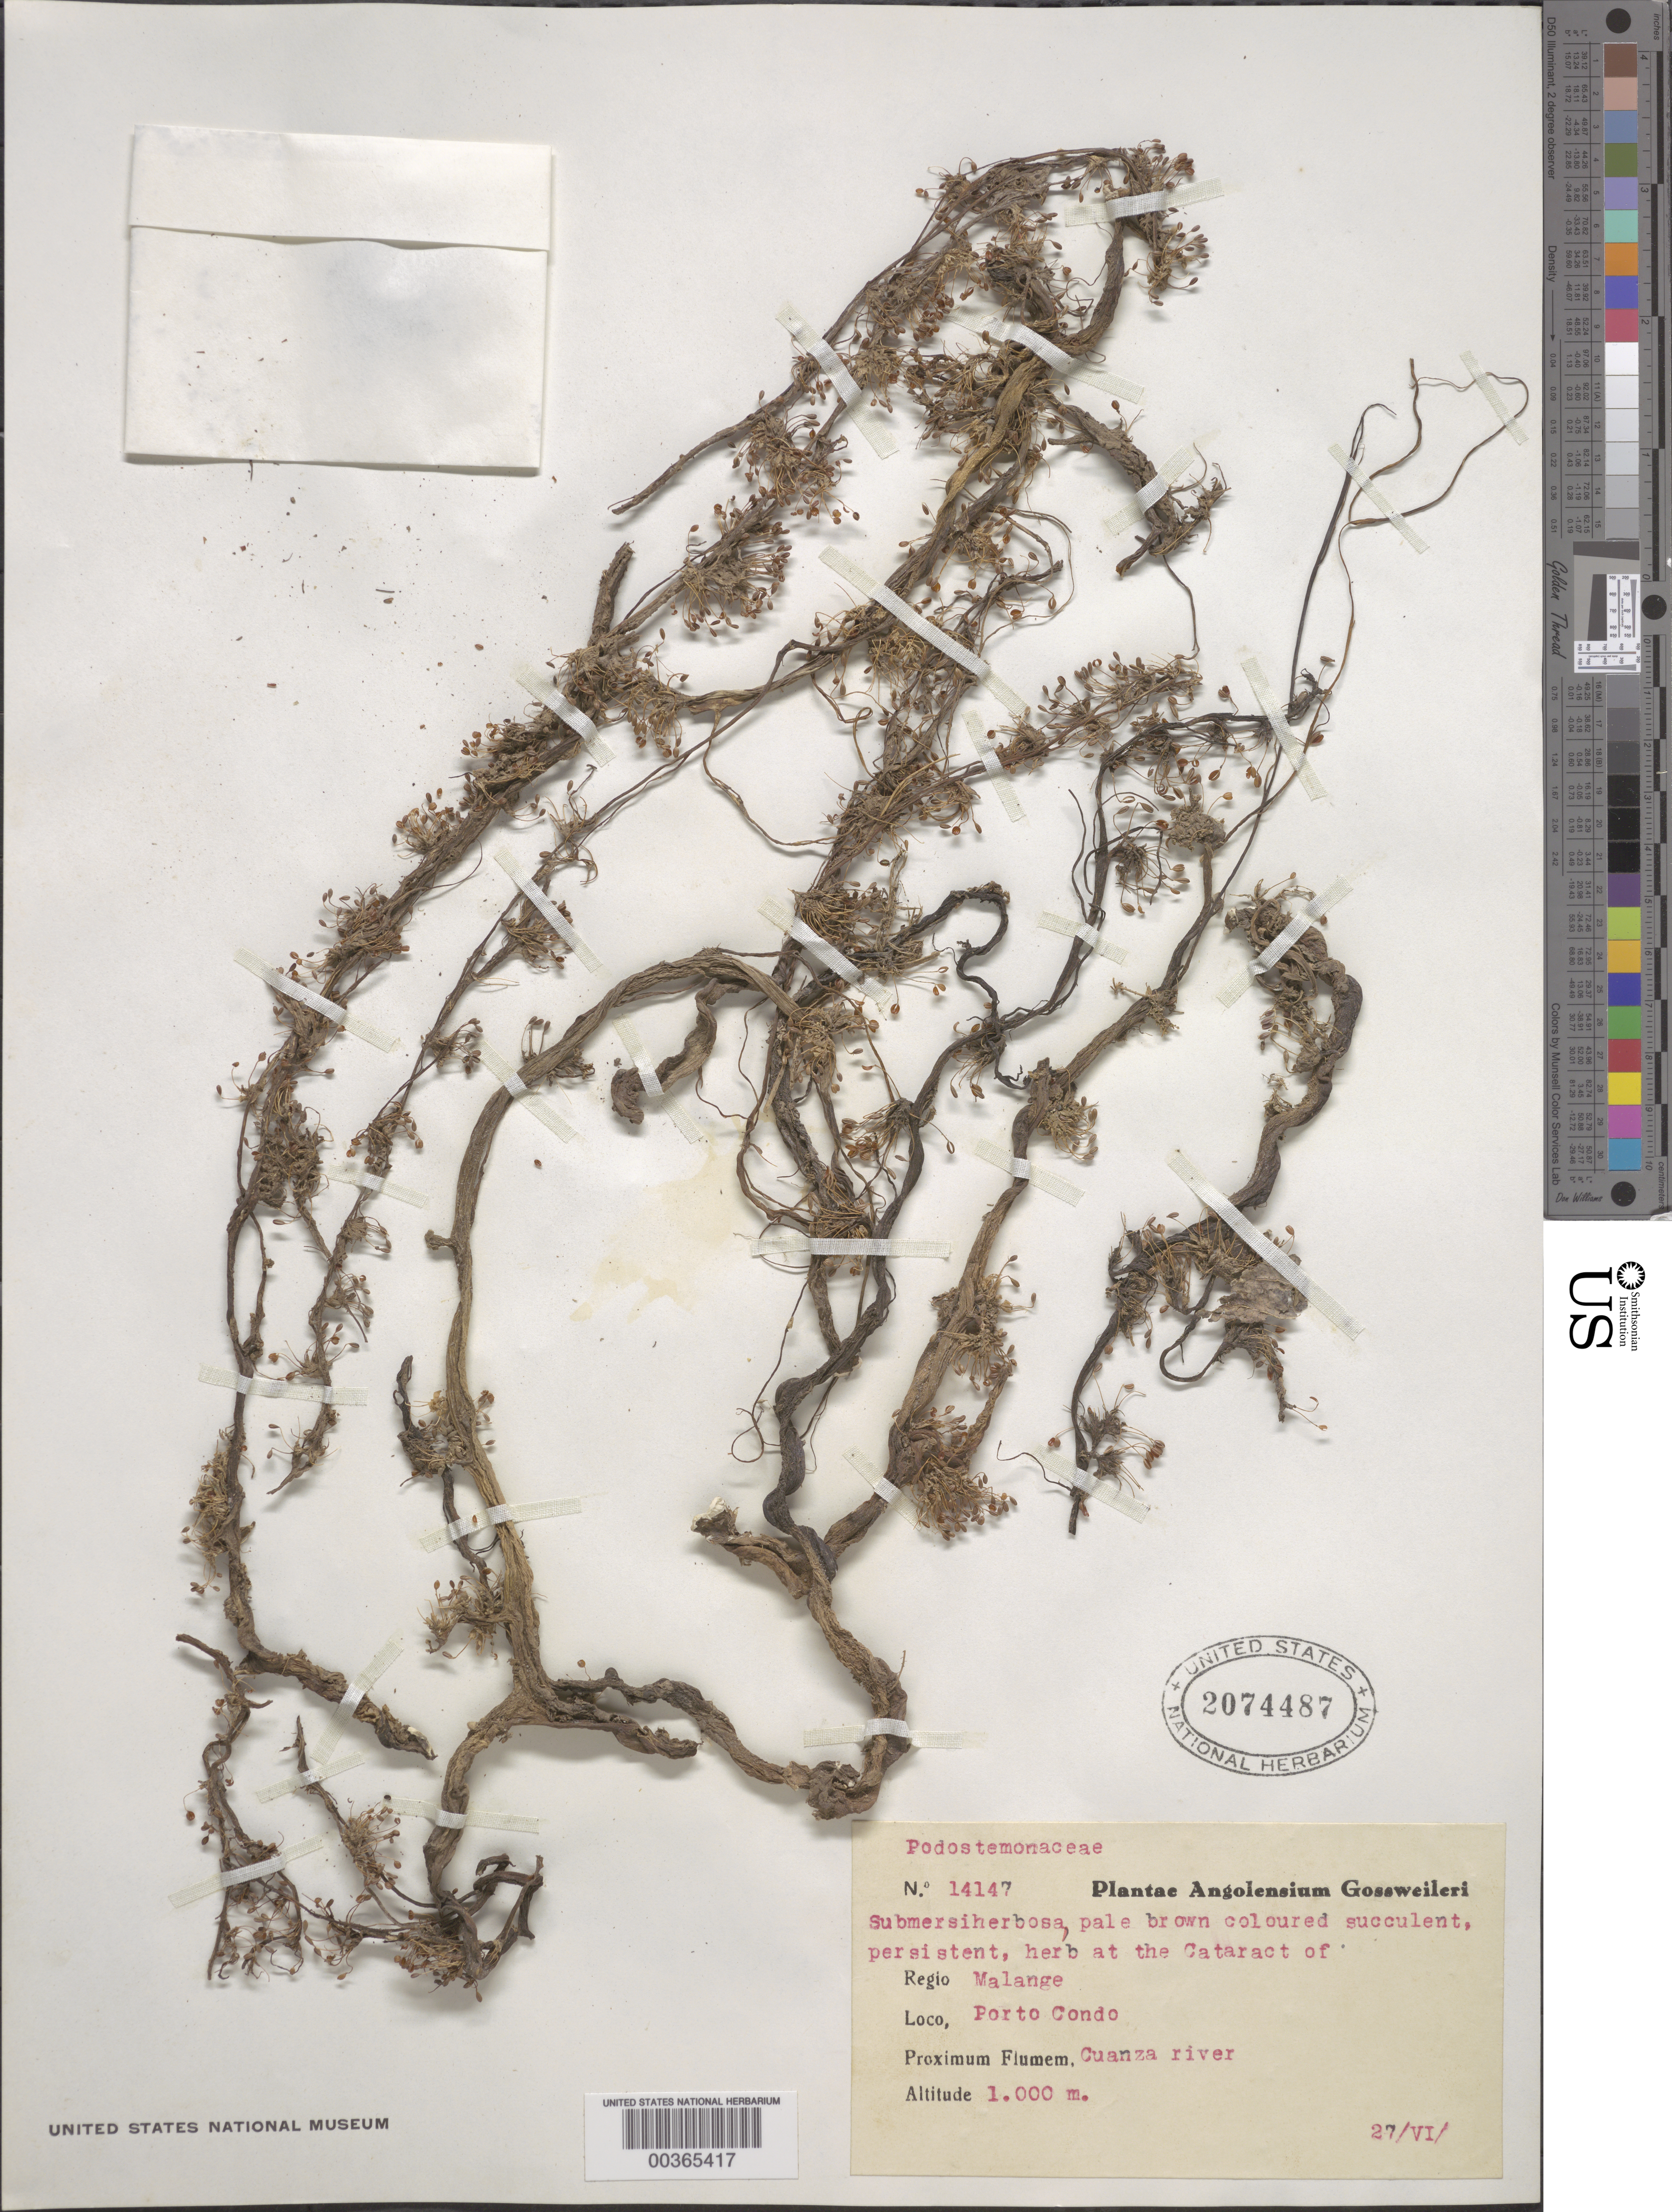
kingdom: Plantae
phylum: Tracheophyta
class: Magnoliopsida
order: Malpighiales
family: Podostemaceae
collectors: J. Gossweiler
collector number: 14147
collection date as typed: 27 Jun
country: Angola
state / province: Malange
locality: Rio Cuanza, Porto Condo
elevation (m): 1000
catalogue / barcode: US 2074487